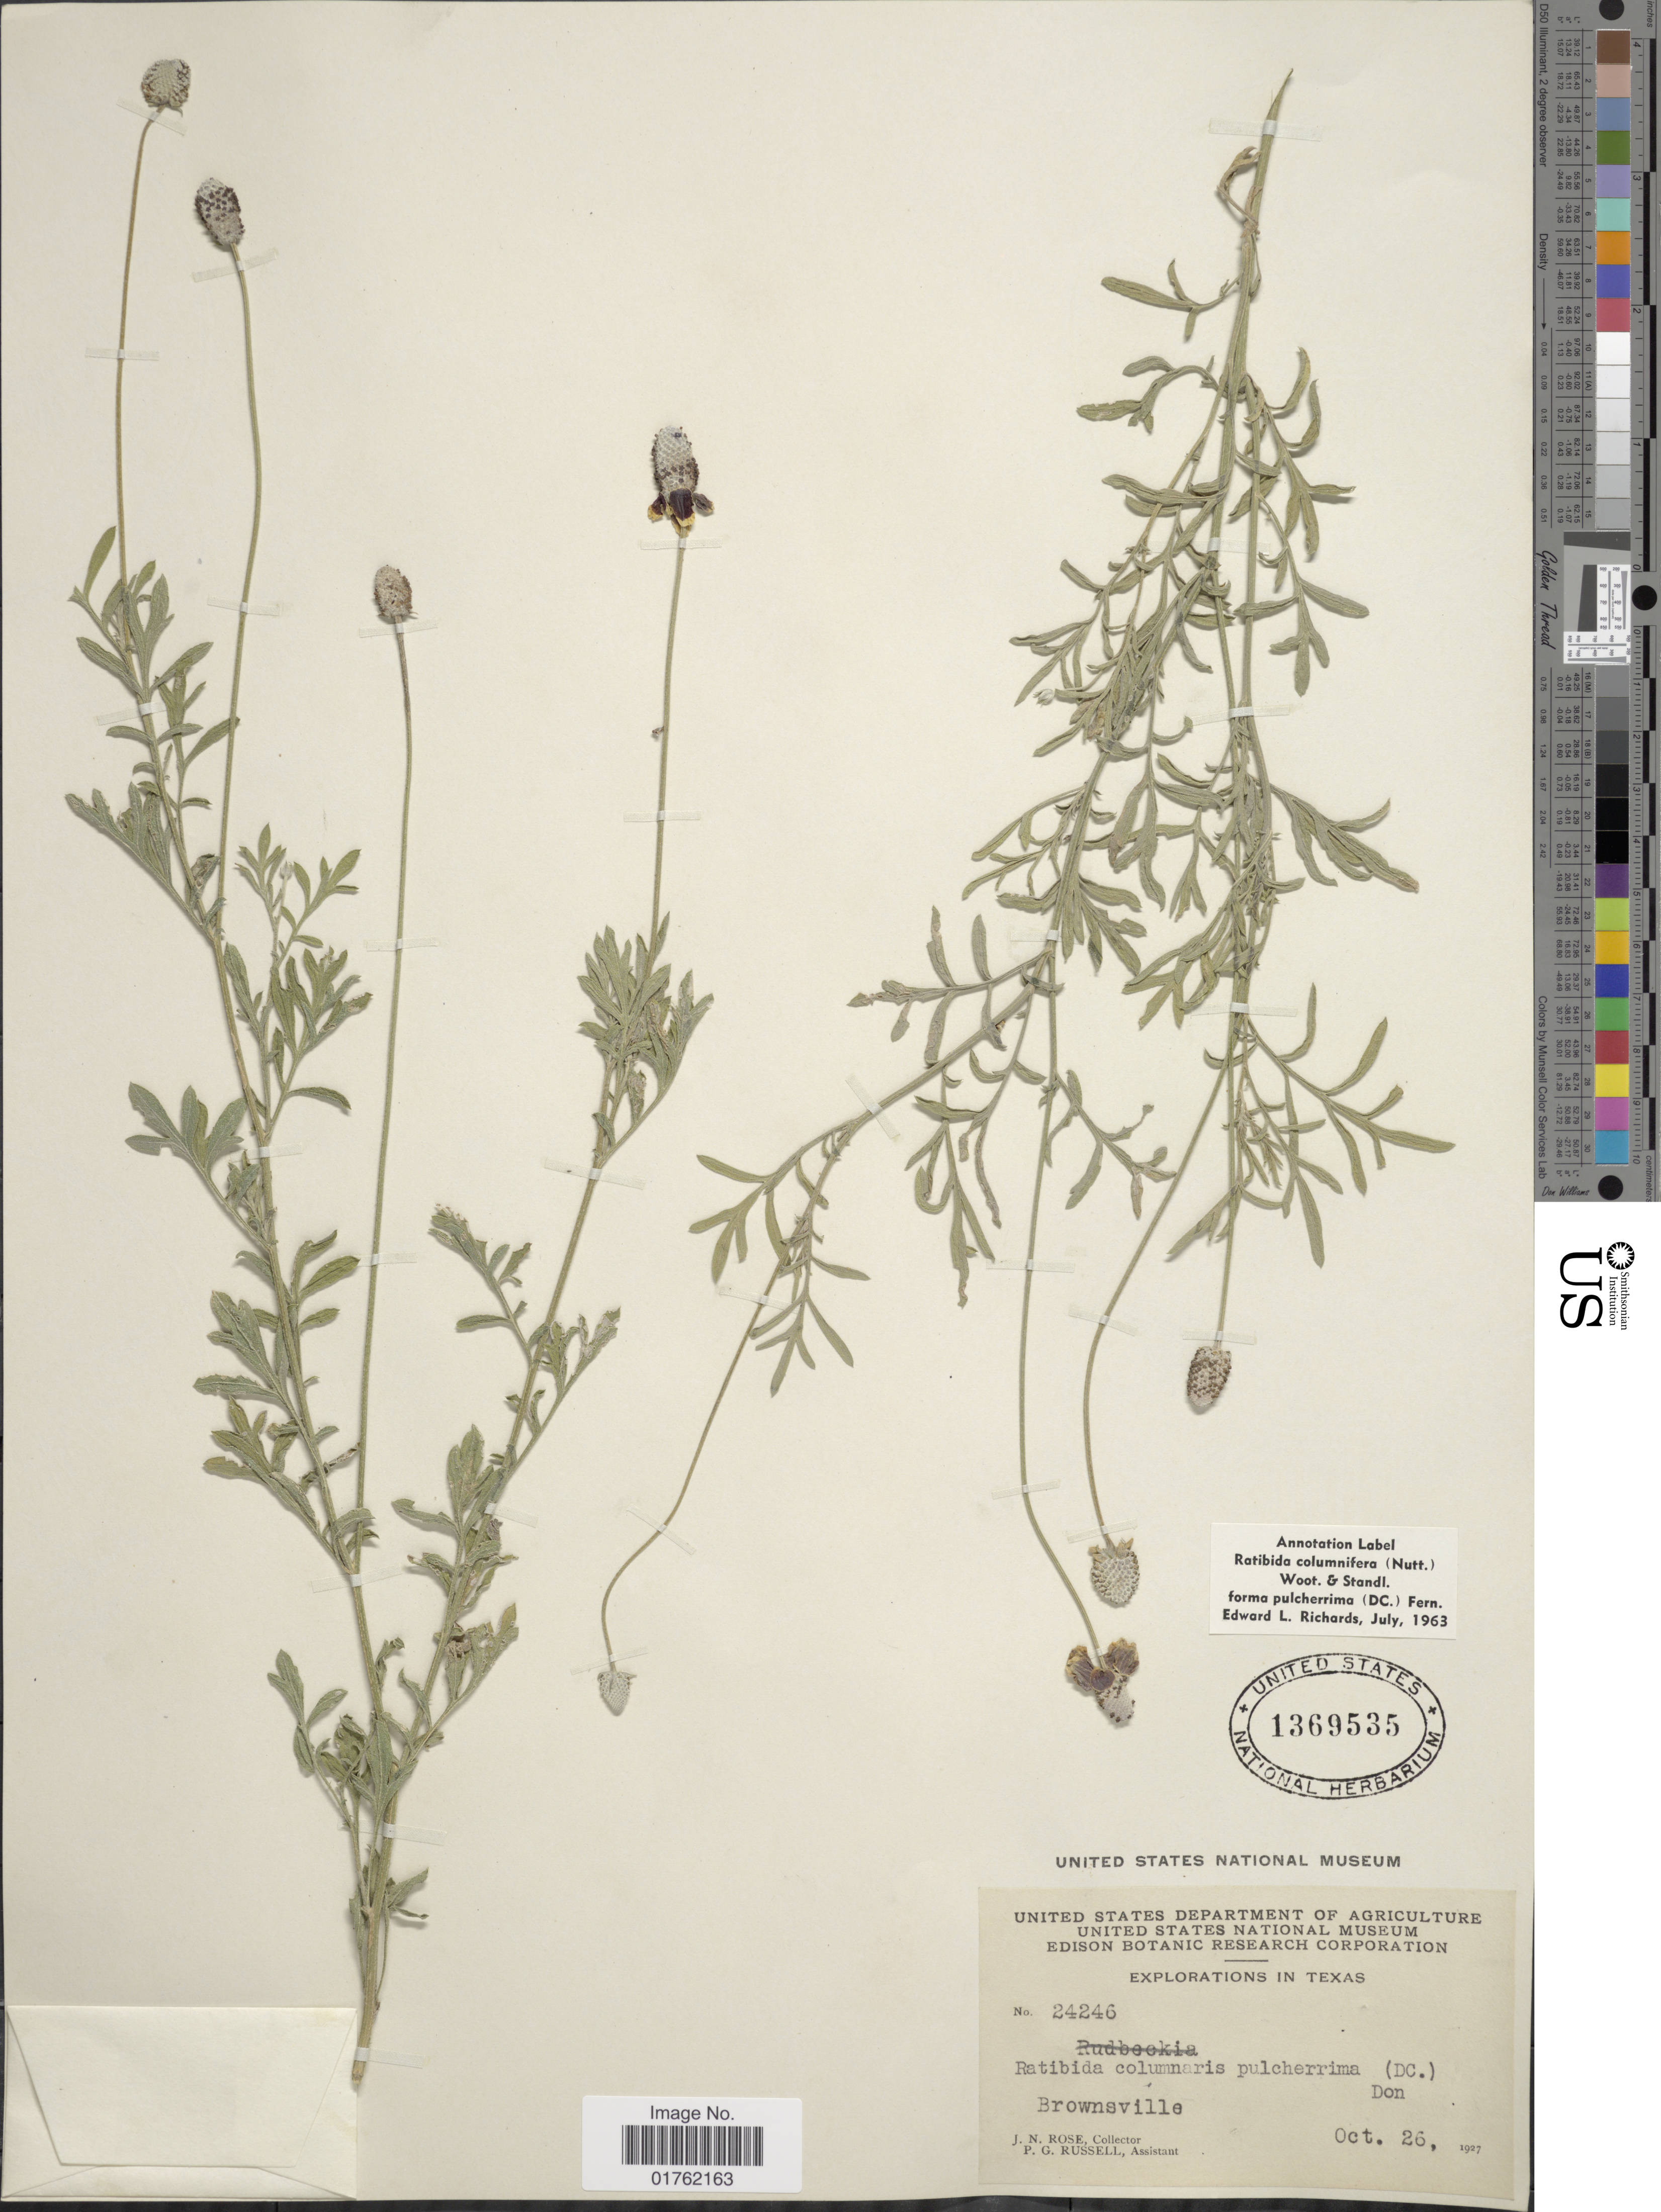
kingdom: Plantae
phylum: Tracheophyta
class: Magnoliopsida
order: Asterales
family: Asteraceae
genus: Ratibida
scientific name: Ratibida columnaris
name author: (Pursh) D. Don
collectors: J. N. Rose & P. G. Russell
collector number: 24246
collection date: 1927-10-26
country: United States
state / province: Texas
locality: Brownsville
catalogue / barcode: US 1369535